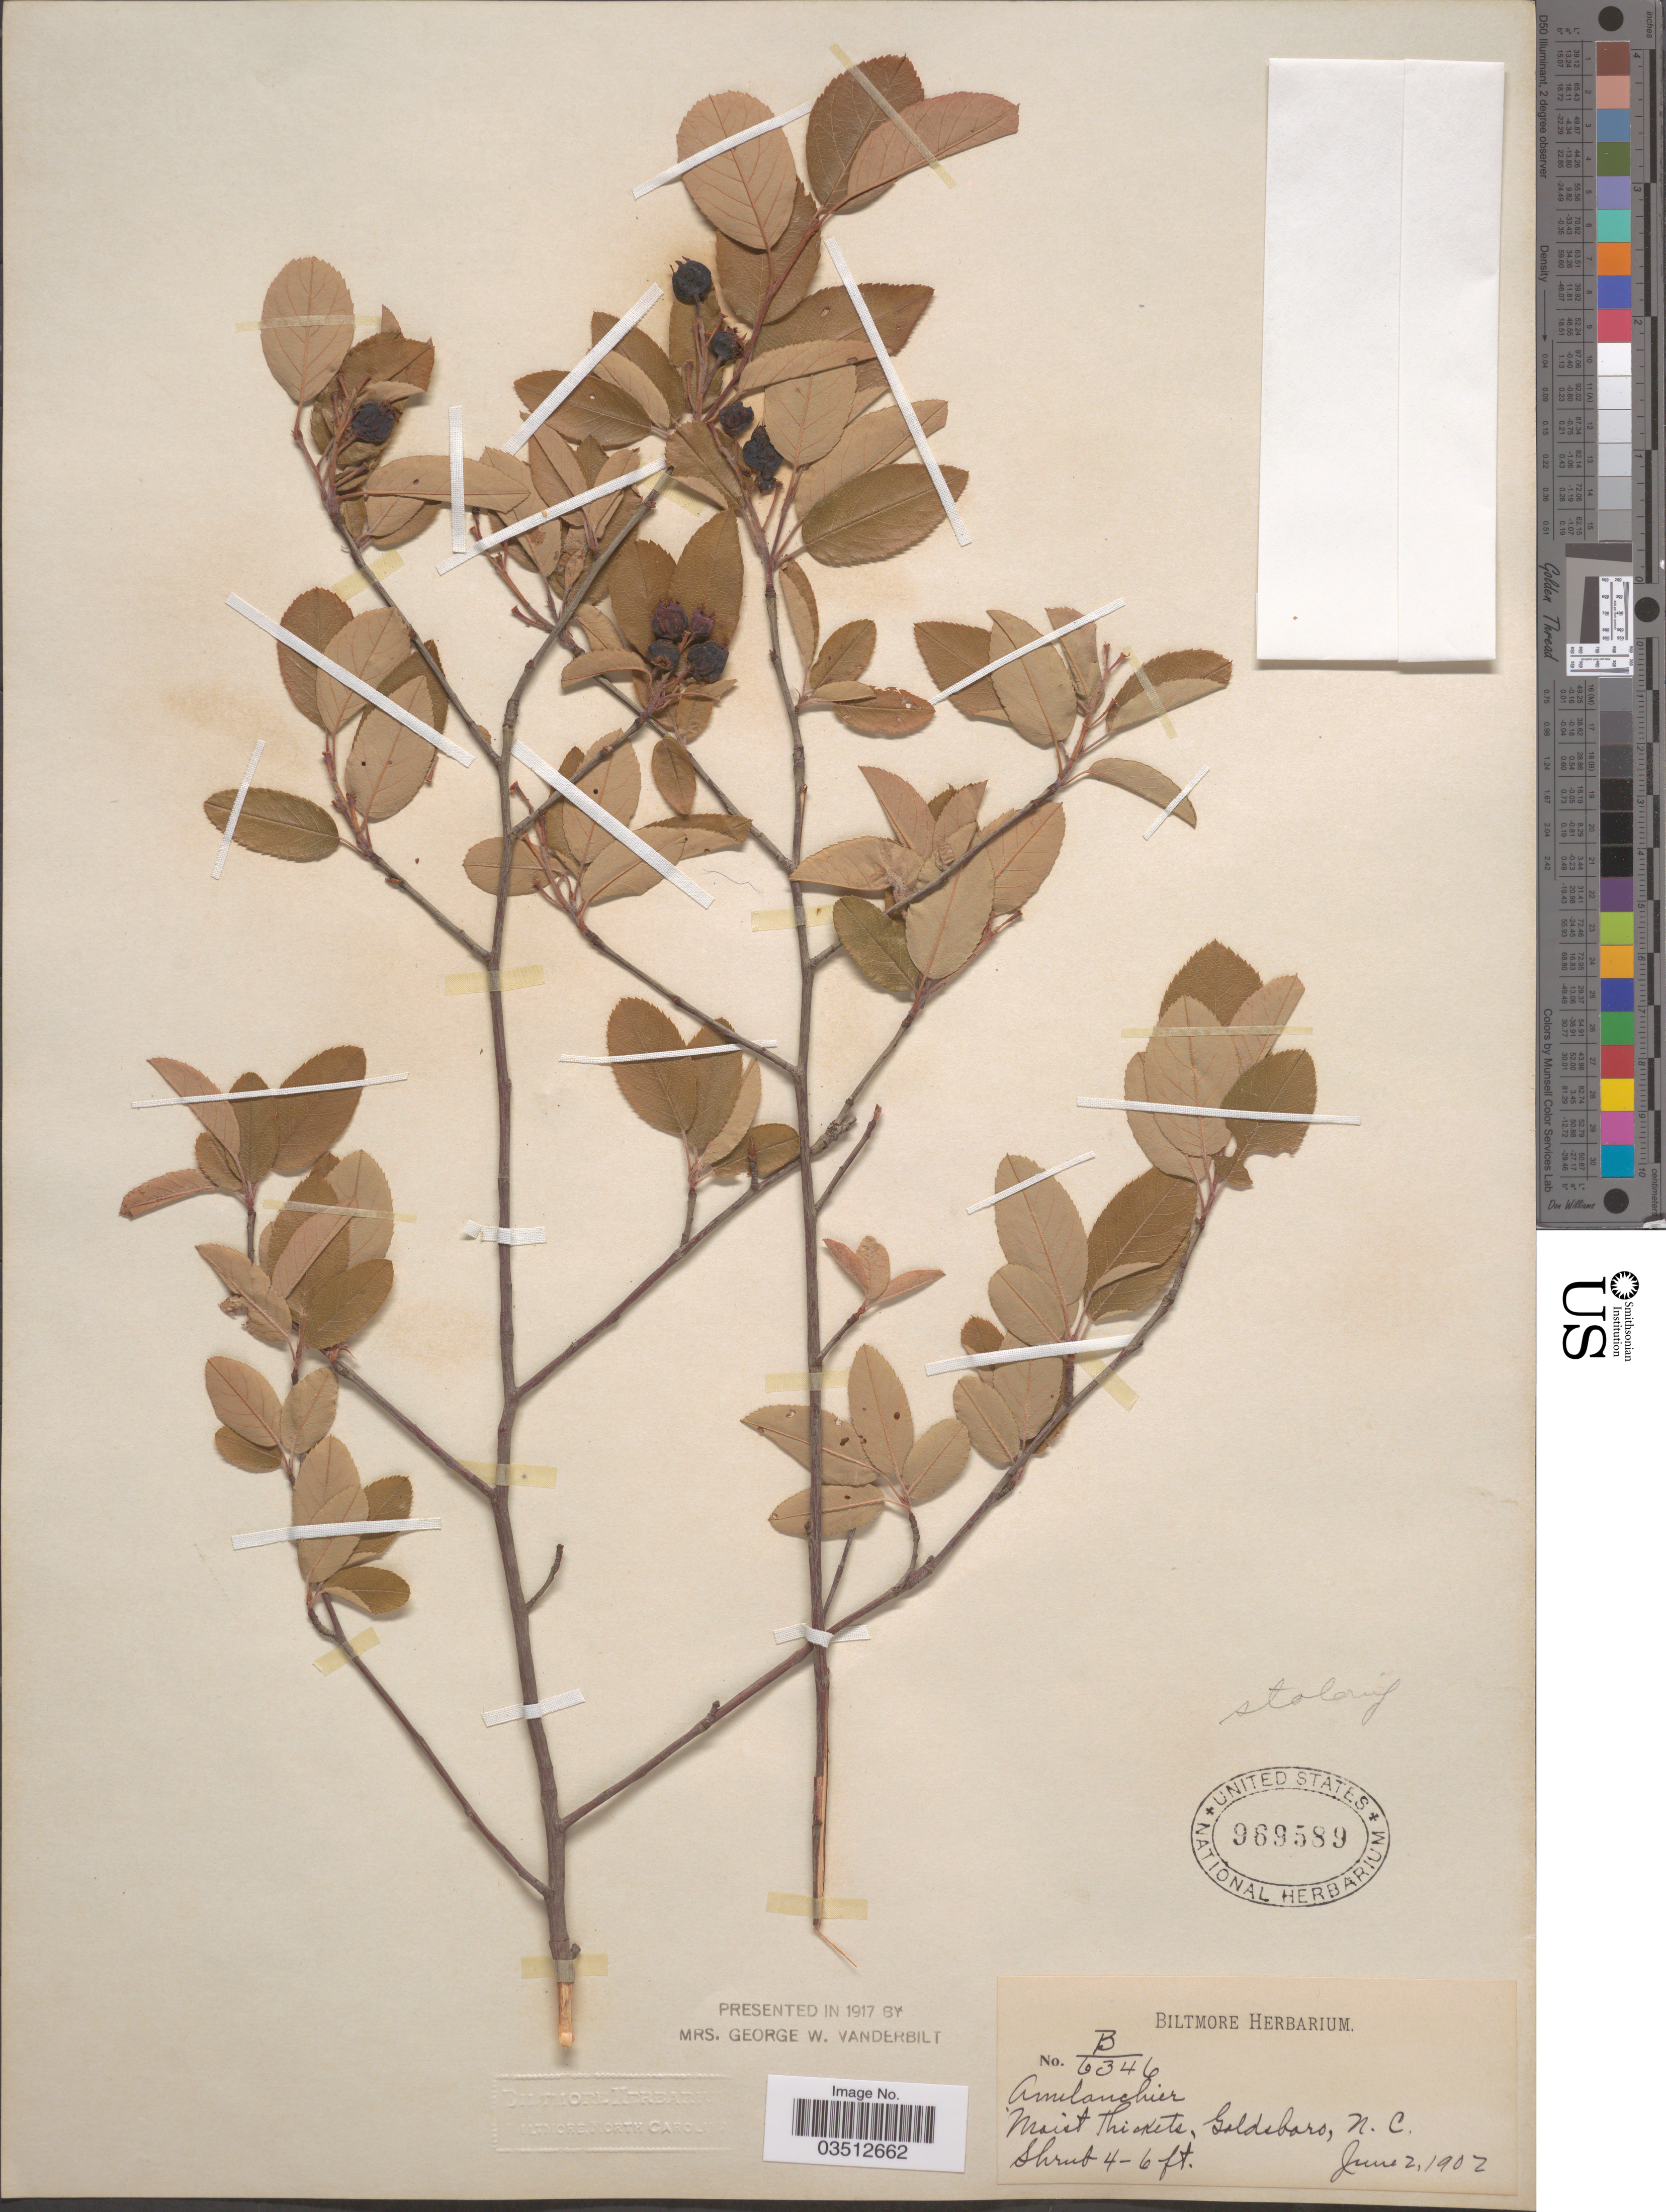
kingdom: Plantae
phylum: Tracheophyta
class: Magnoliopsida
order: Rosales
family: Rosaceae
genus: Amelanchier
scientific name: Amelanchier stolonifera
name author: Wiegand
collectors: ex herb. Biltmore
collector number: B/6346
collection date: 1902-06-02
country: United States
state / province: North Carolina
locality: Moist thickets, Goldsboro.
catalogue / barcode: US 969589